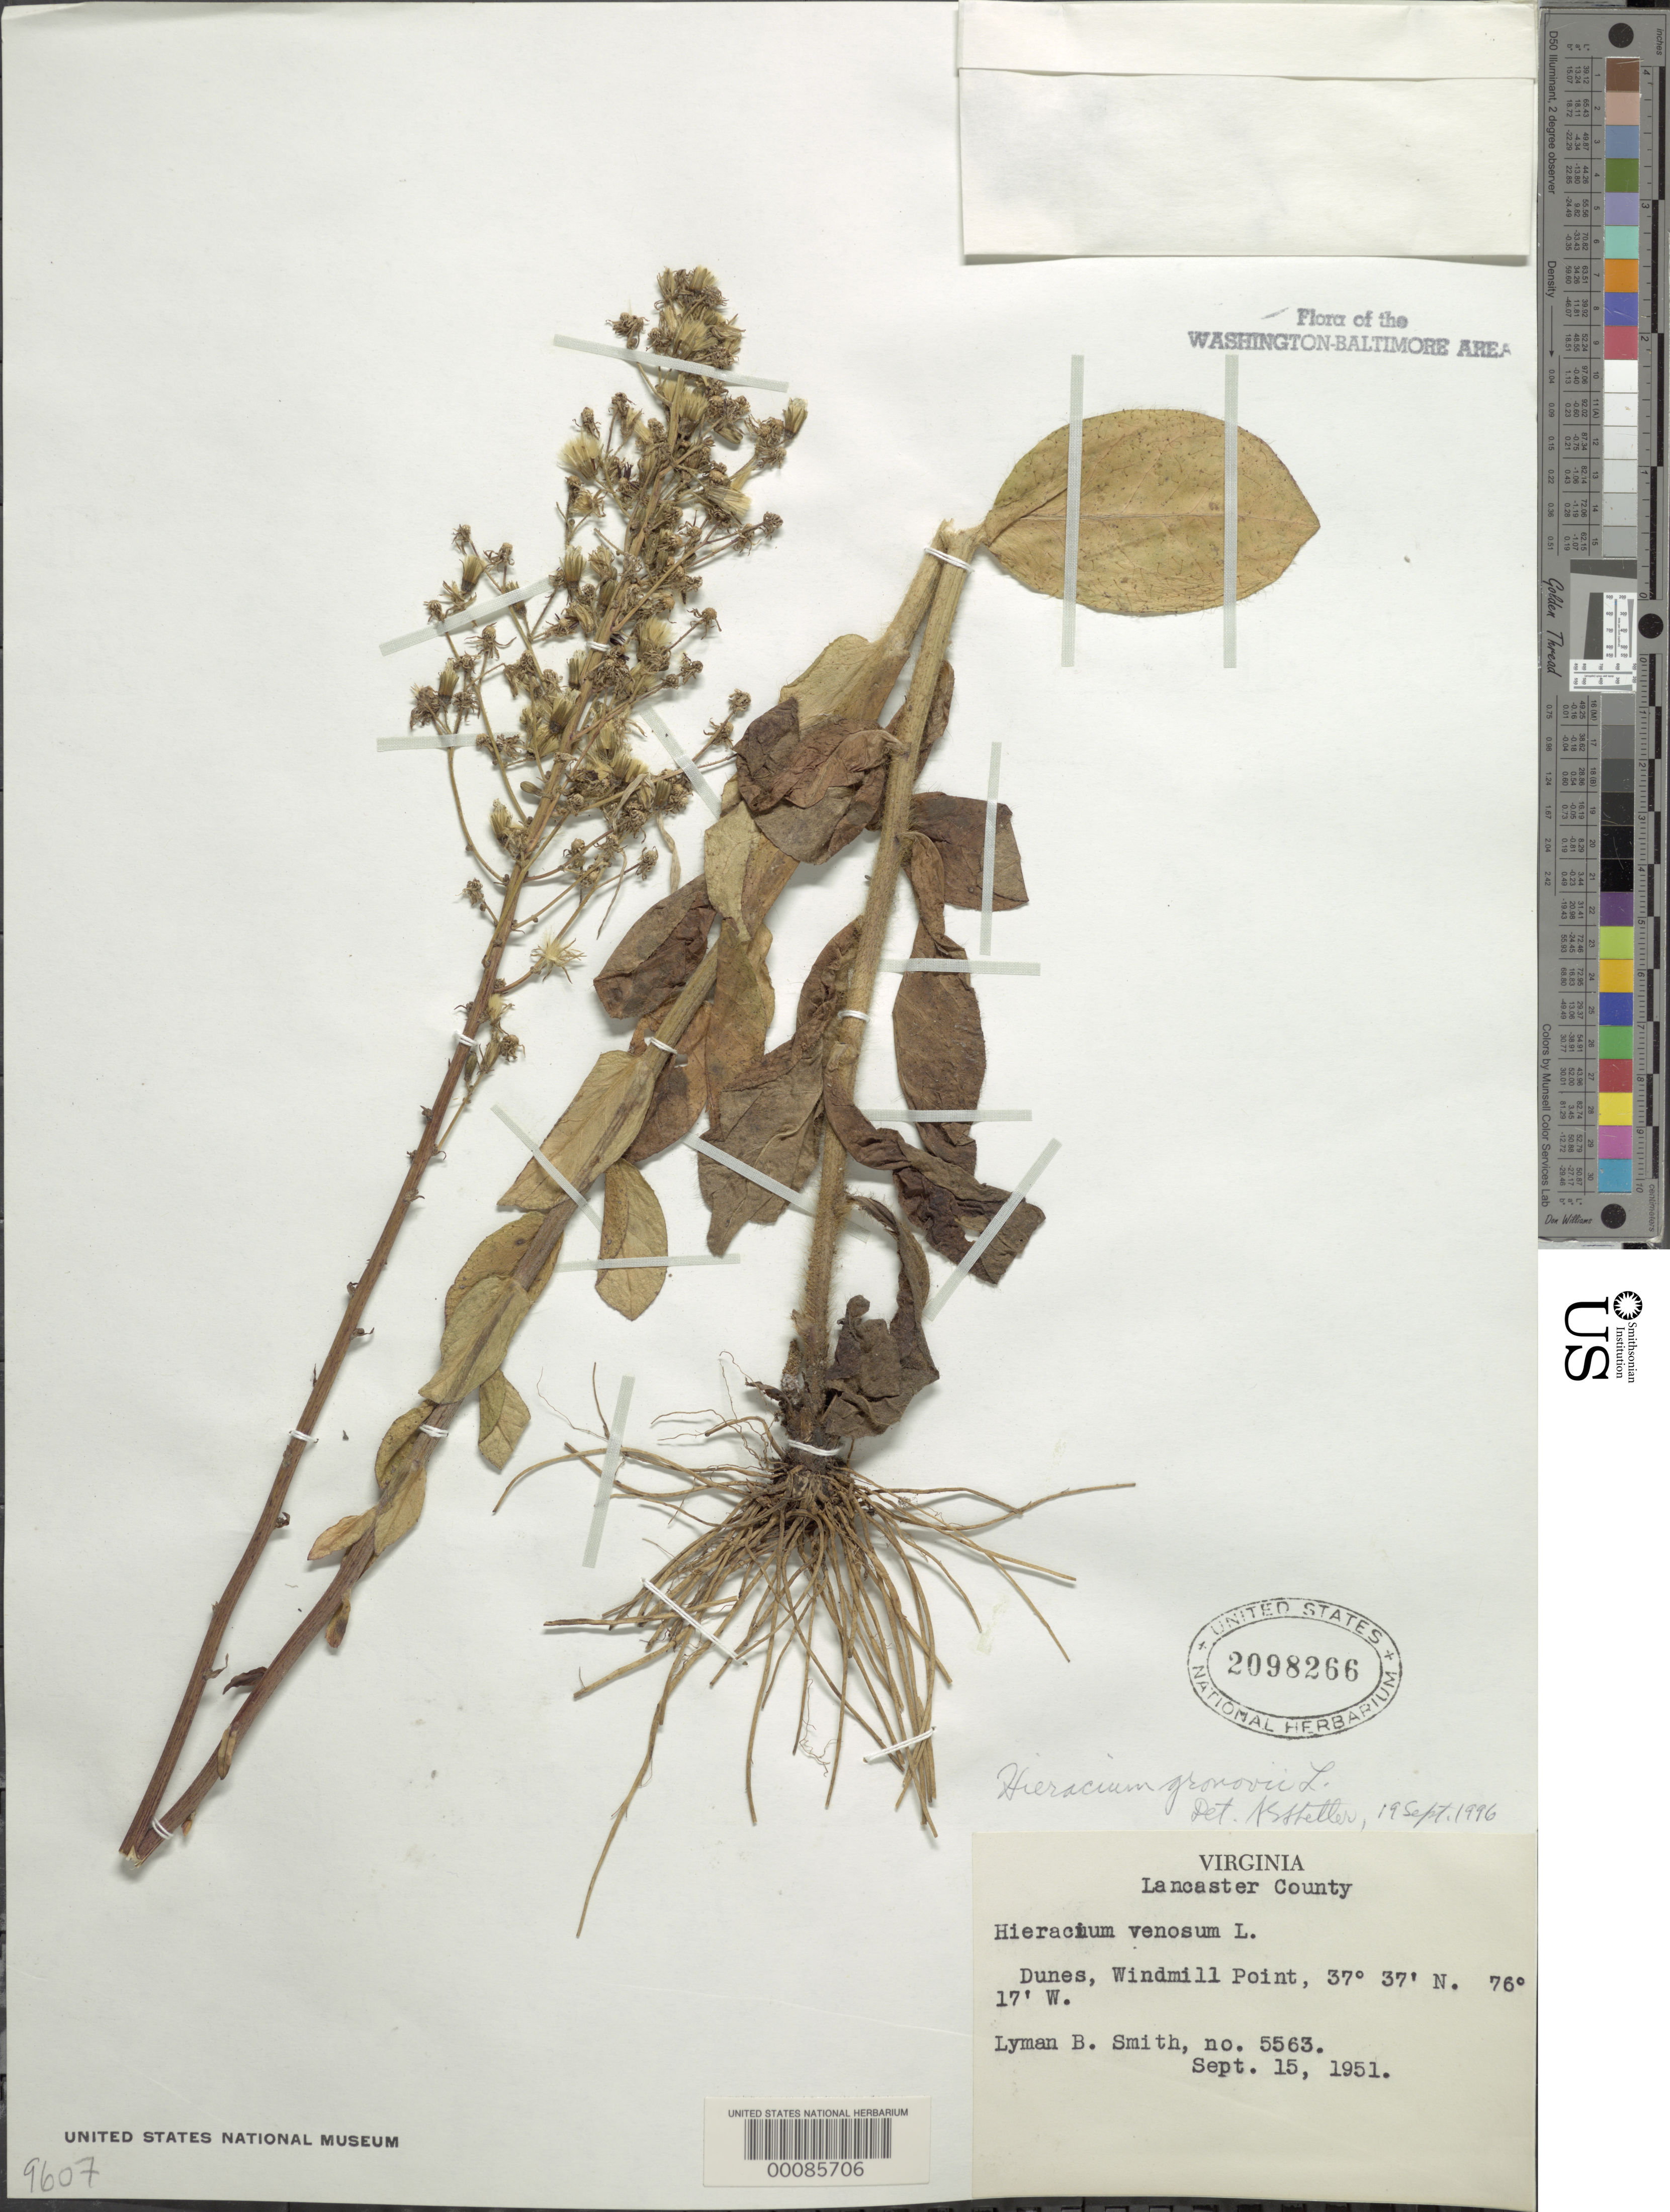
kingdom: Plantae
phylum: Tracheophyta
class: Magnoliopsida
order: Asterales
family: Asteraceae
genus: Hieracium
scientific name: Hieracium gronovii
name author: L.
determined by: Shetler, Stanwyn G., (US), NMNH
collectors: L. Smith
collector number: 5563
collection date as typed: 15 Sep 1951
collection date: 1951-09-15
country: United States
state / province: Virginia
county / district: Lancaster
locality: Windmill Point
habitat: Dunes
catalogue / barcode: US 2098266